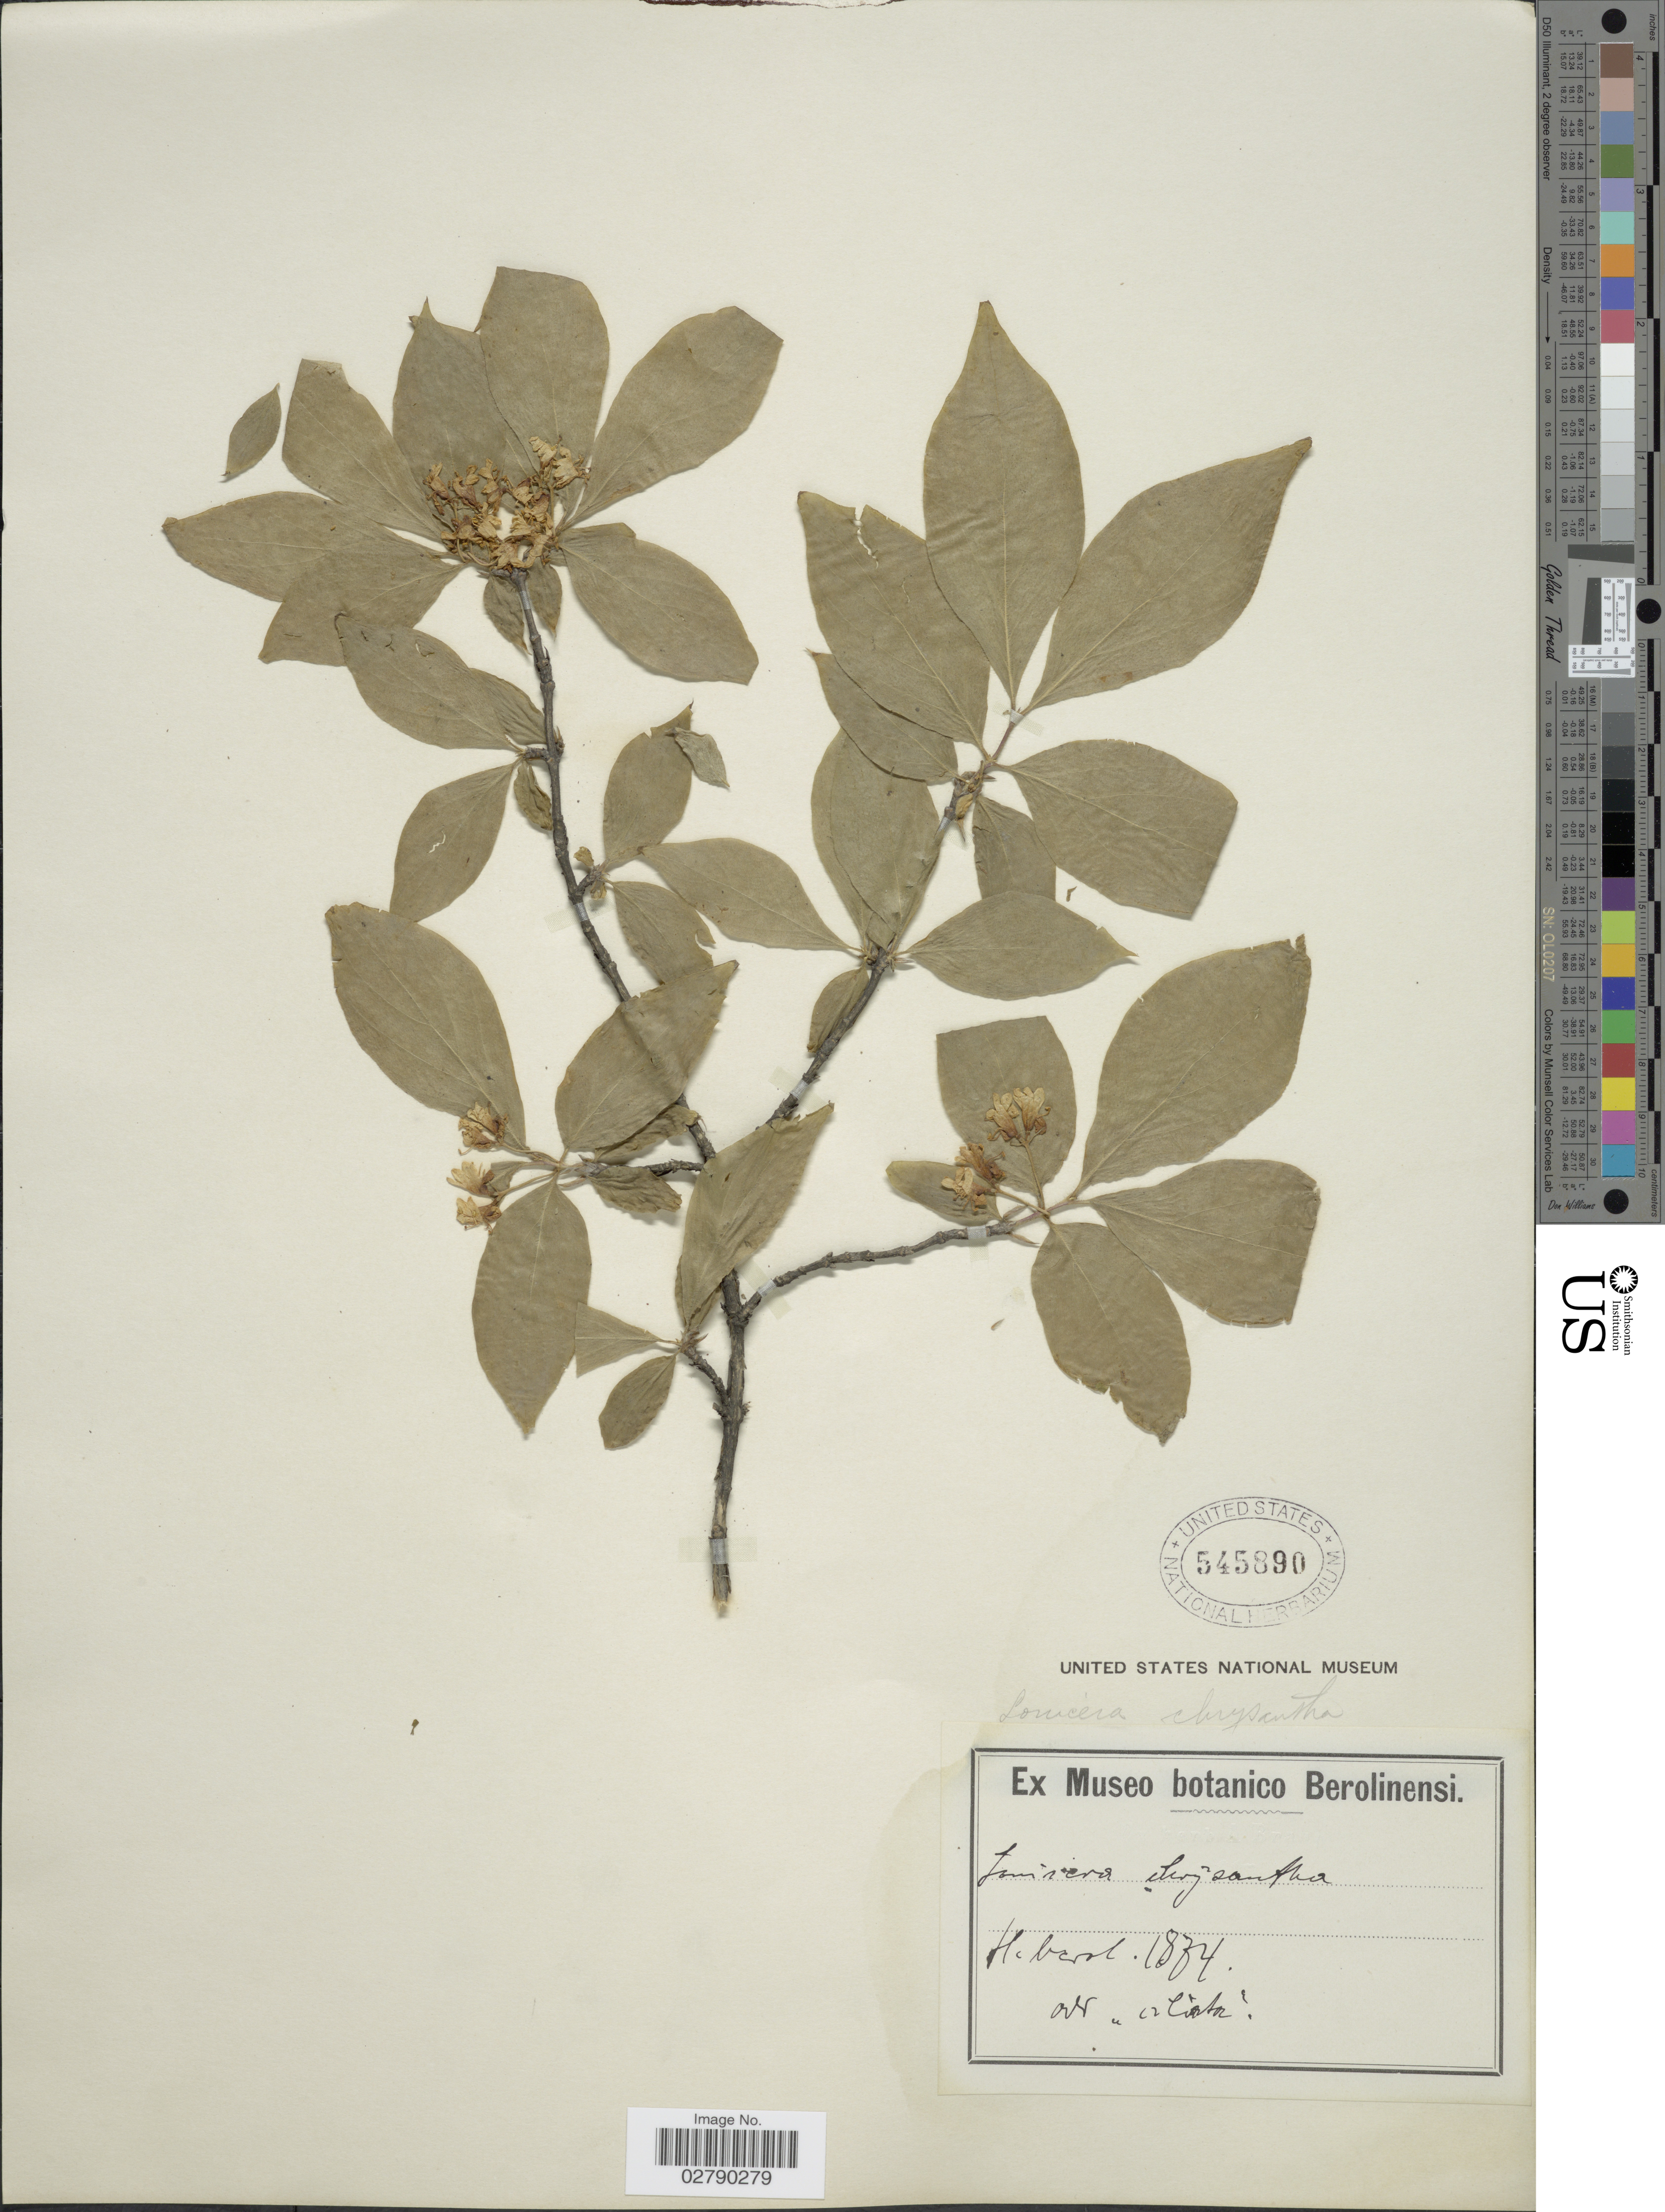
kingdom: Plantae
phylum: Tracheophyta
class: Magnoliopsida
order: Dipsacales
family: Caprifoliaceae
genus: Lonicera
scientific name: Lonicera chrysantha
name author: Turcz. ex Ledeb.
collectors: ex Museo Botanico Berolinensi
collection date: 1874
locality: Hiberol [interpreted]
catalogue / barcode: US 545890